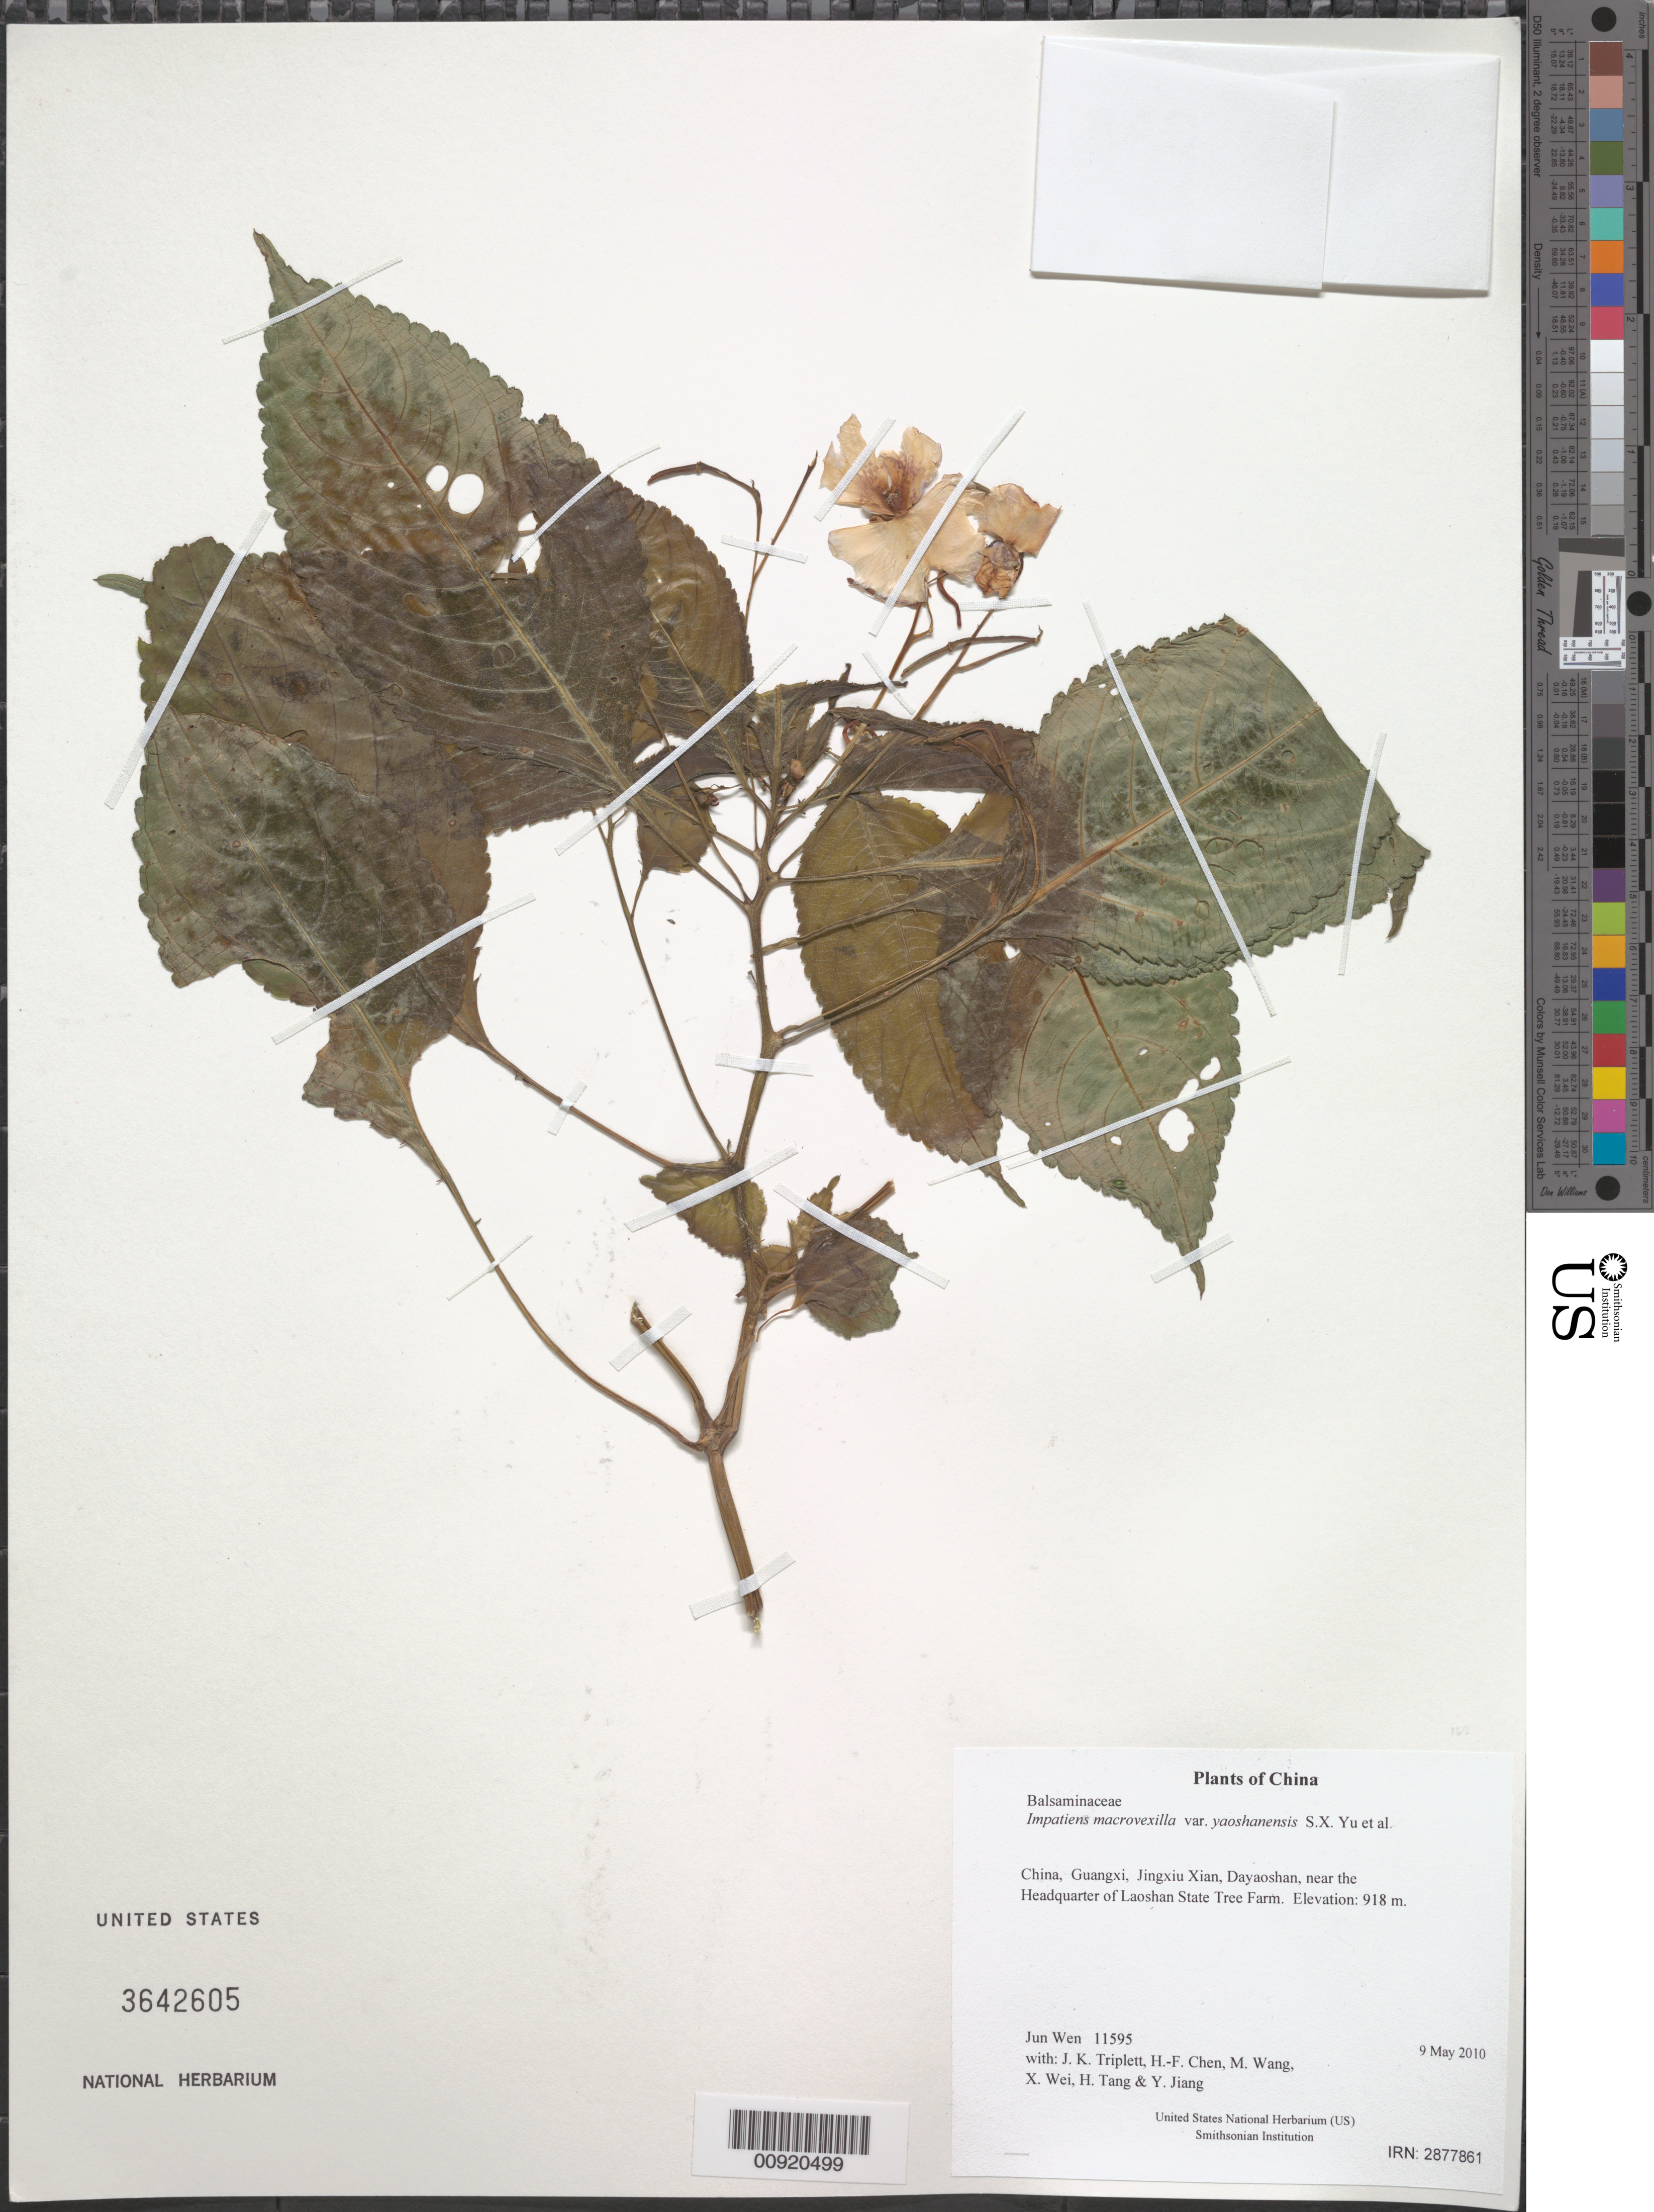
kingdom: Plantae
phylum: Tracheophyta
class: Magnoliopsida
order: Ericales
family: Balsaminaceae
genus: Impatiens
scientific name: Impatiens macrovexilla var. yaoshanensis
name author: S.X. Yu et al.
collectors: J. Wen, J. K. Triplett, H.-F. Chen, M. Wang, X. Wei, H. Tang & Y. Jiang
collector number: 11595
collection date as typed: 9 May 2010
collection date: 2010-05-09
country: China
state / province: Guangxi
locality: Jingxiu Xian, Dayaoshan, near the Headquarter of Laoshan State Tree Farm.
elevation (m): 918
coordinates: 24 06.363 N, 110 11.969 E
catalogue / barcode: US 3642605